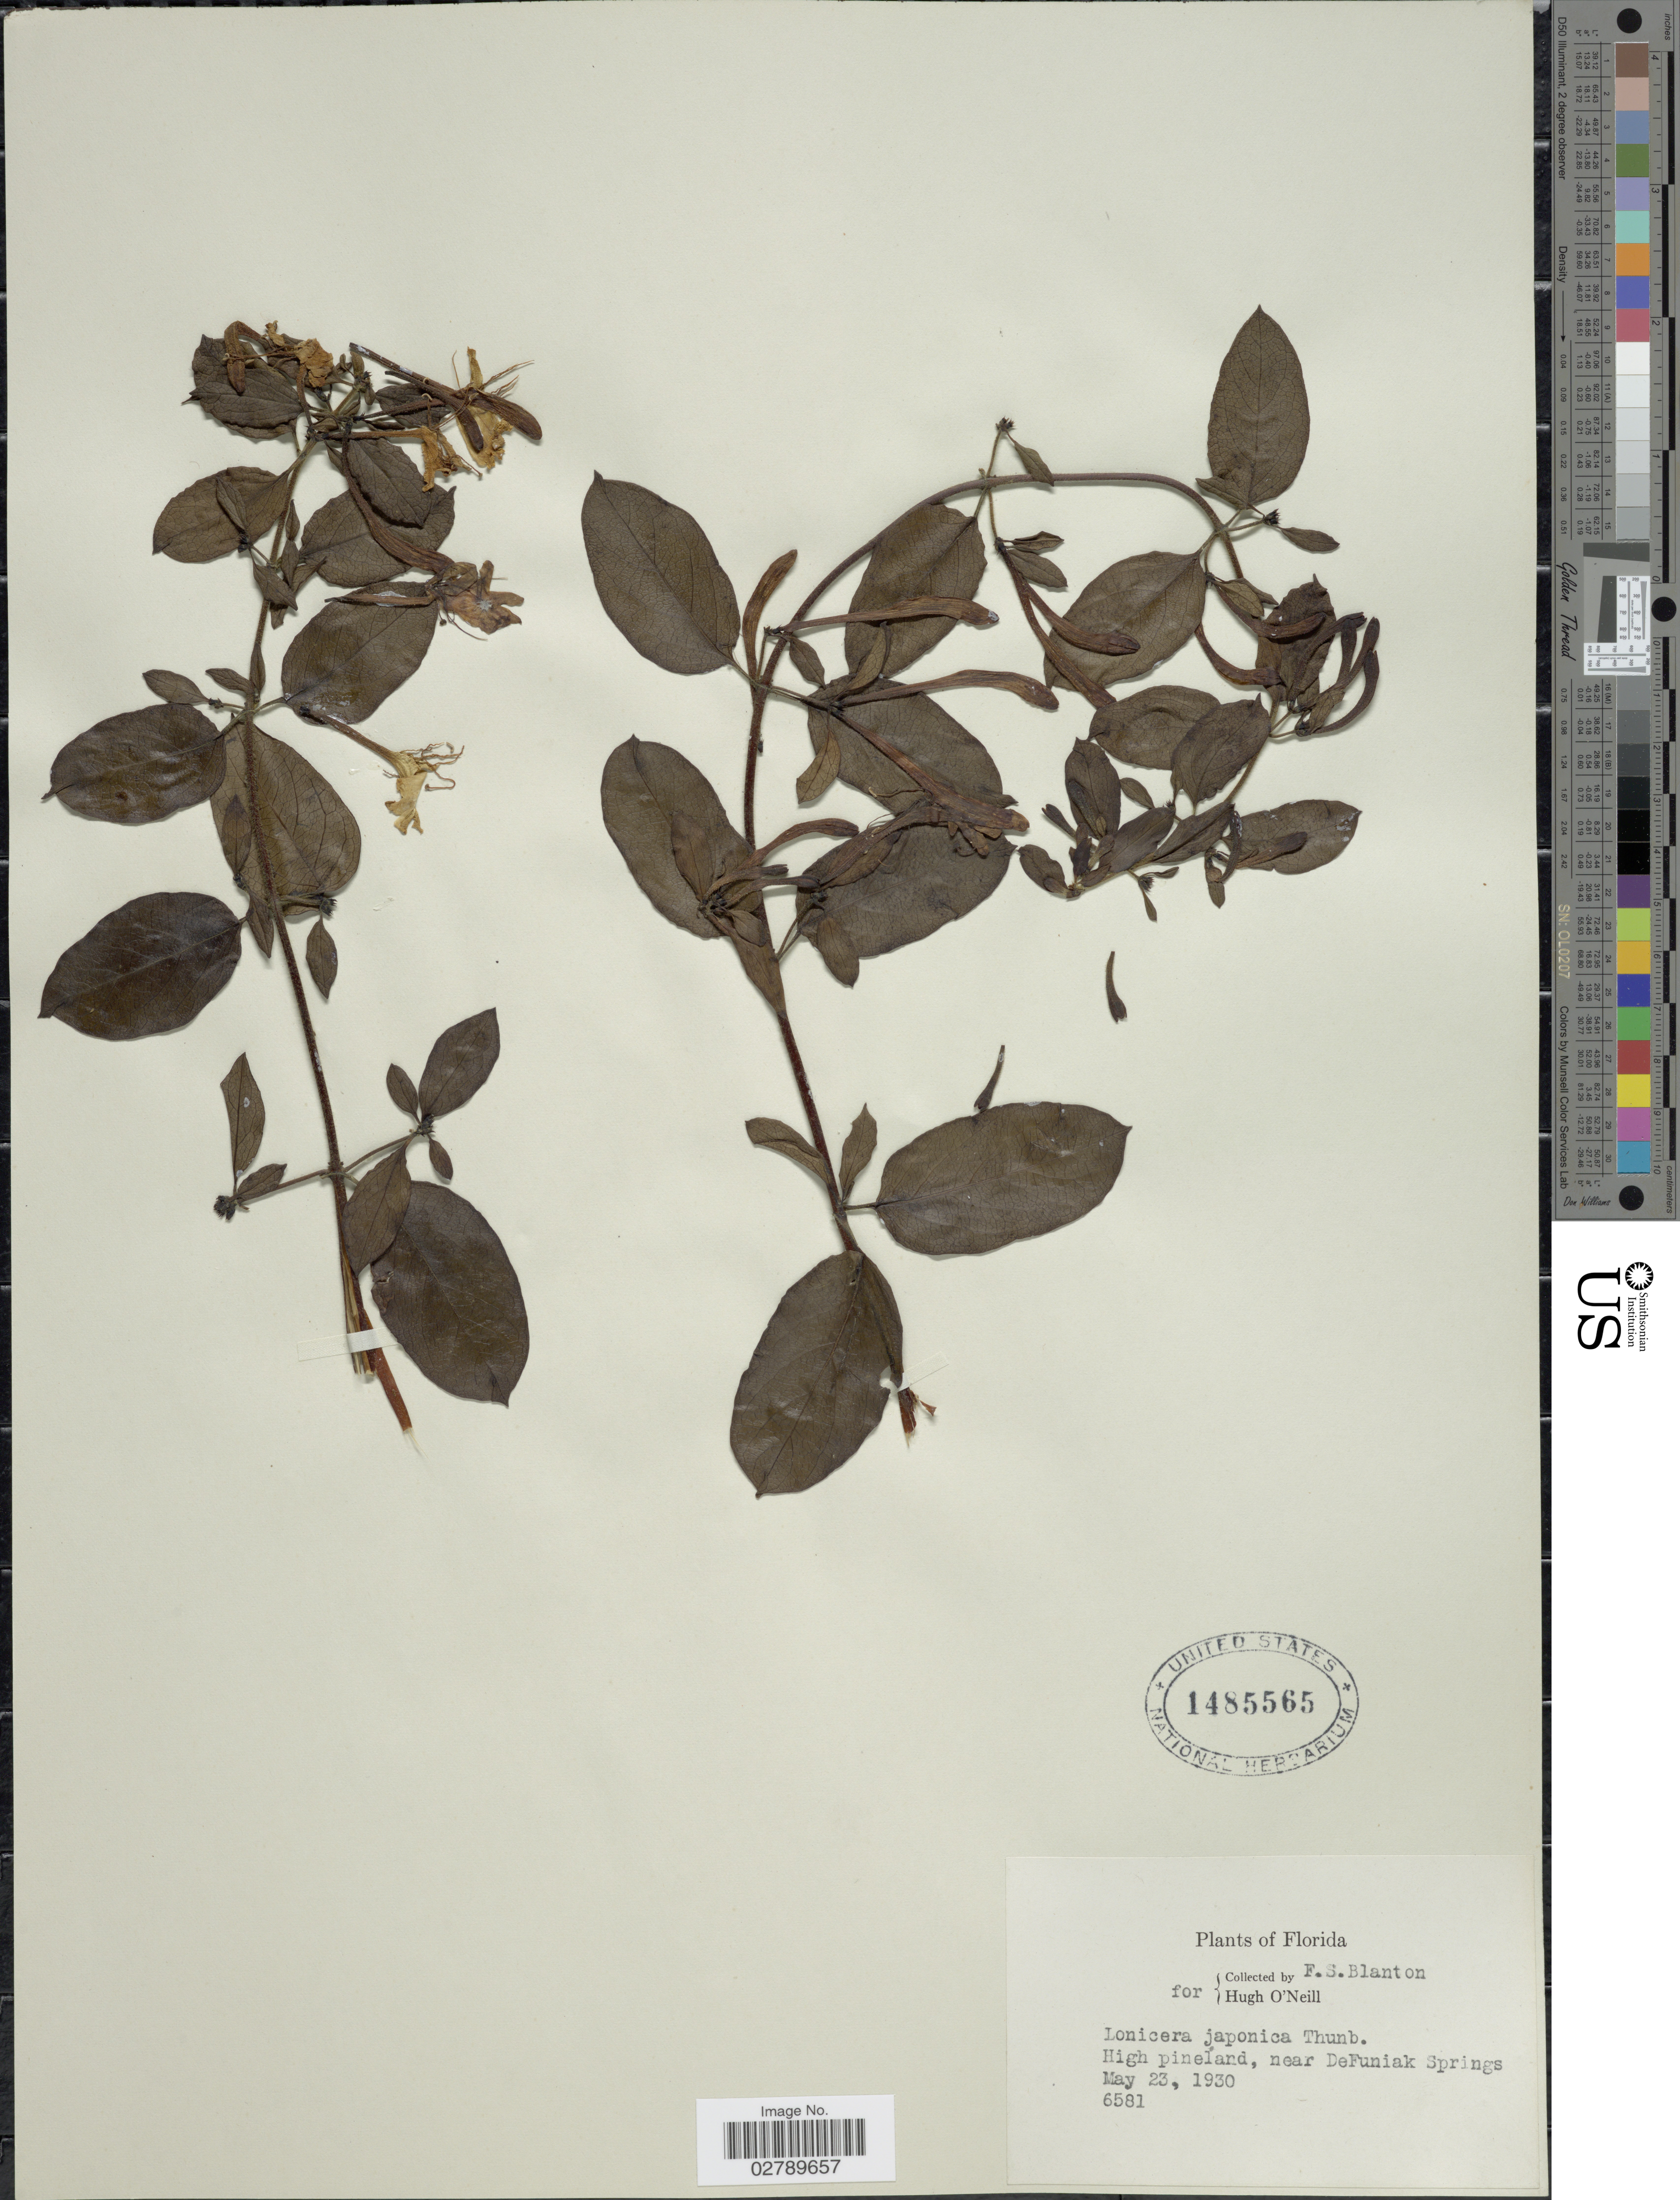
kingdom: Plantae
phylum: Tracheophyta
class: Magnoliopsida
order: Dipsacales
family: Caprifoliaceae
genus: Lonicera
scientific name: Lonicera japonica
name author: Thunb.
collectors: F. S. Blanton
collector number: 6581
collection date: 1930-05-23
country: United States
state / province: Florida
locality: High pineland, near DeFuniak Springs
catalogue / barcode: US 1485565